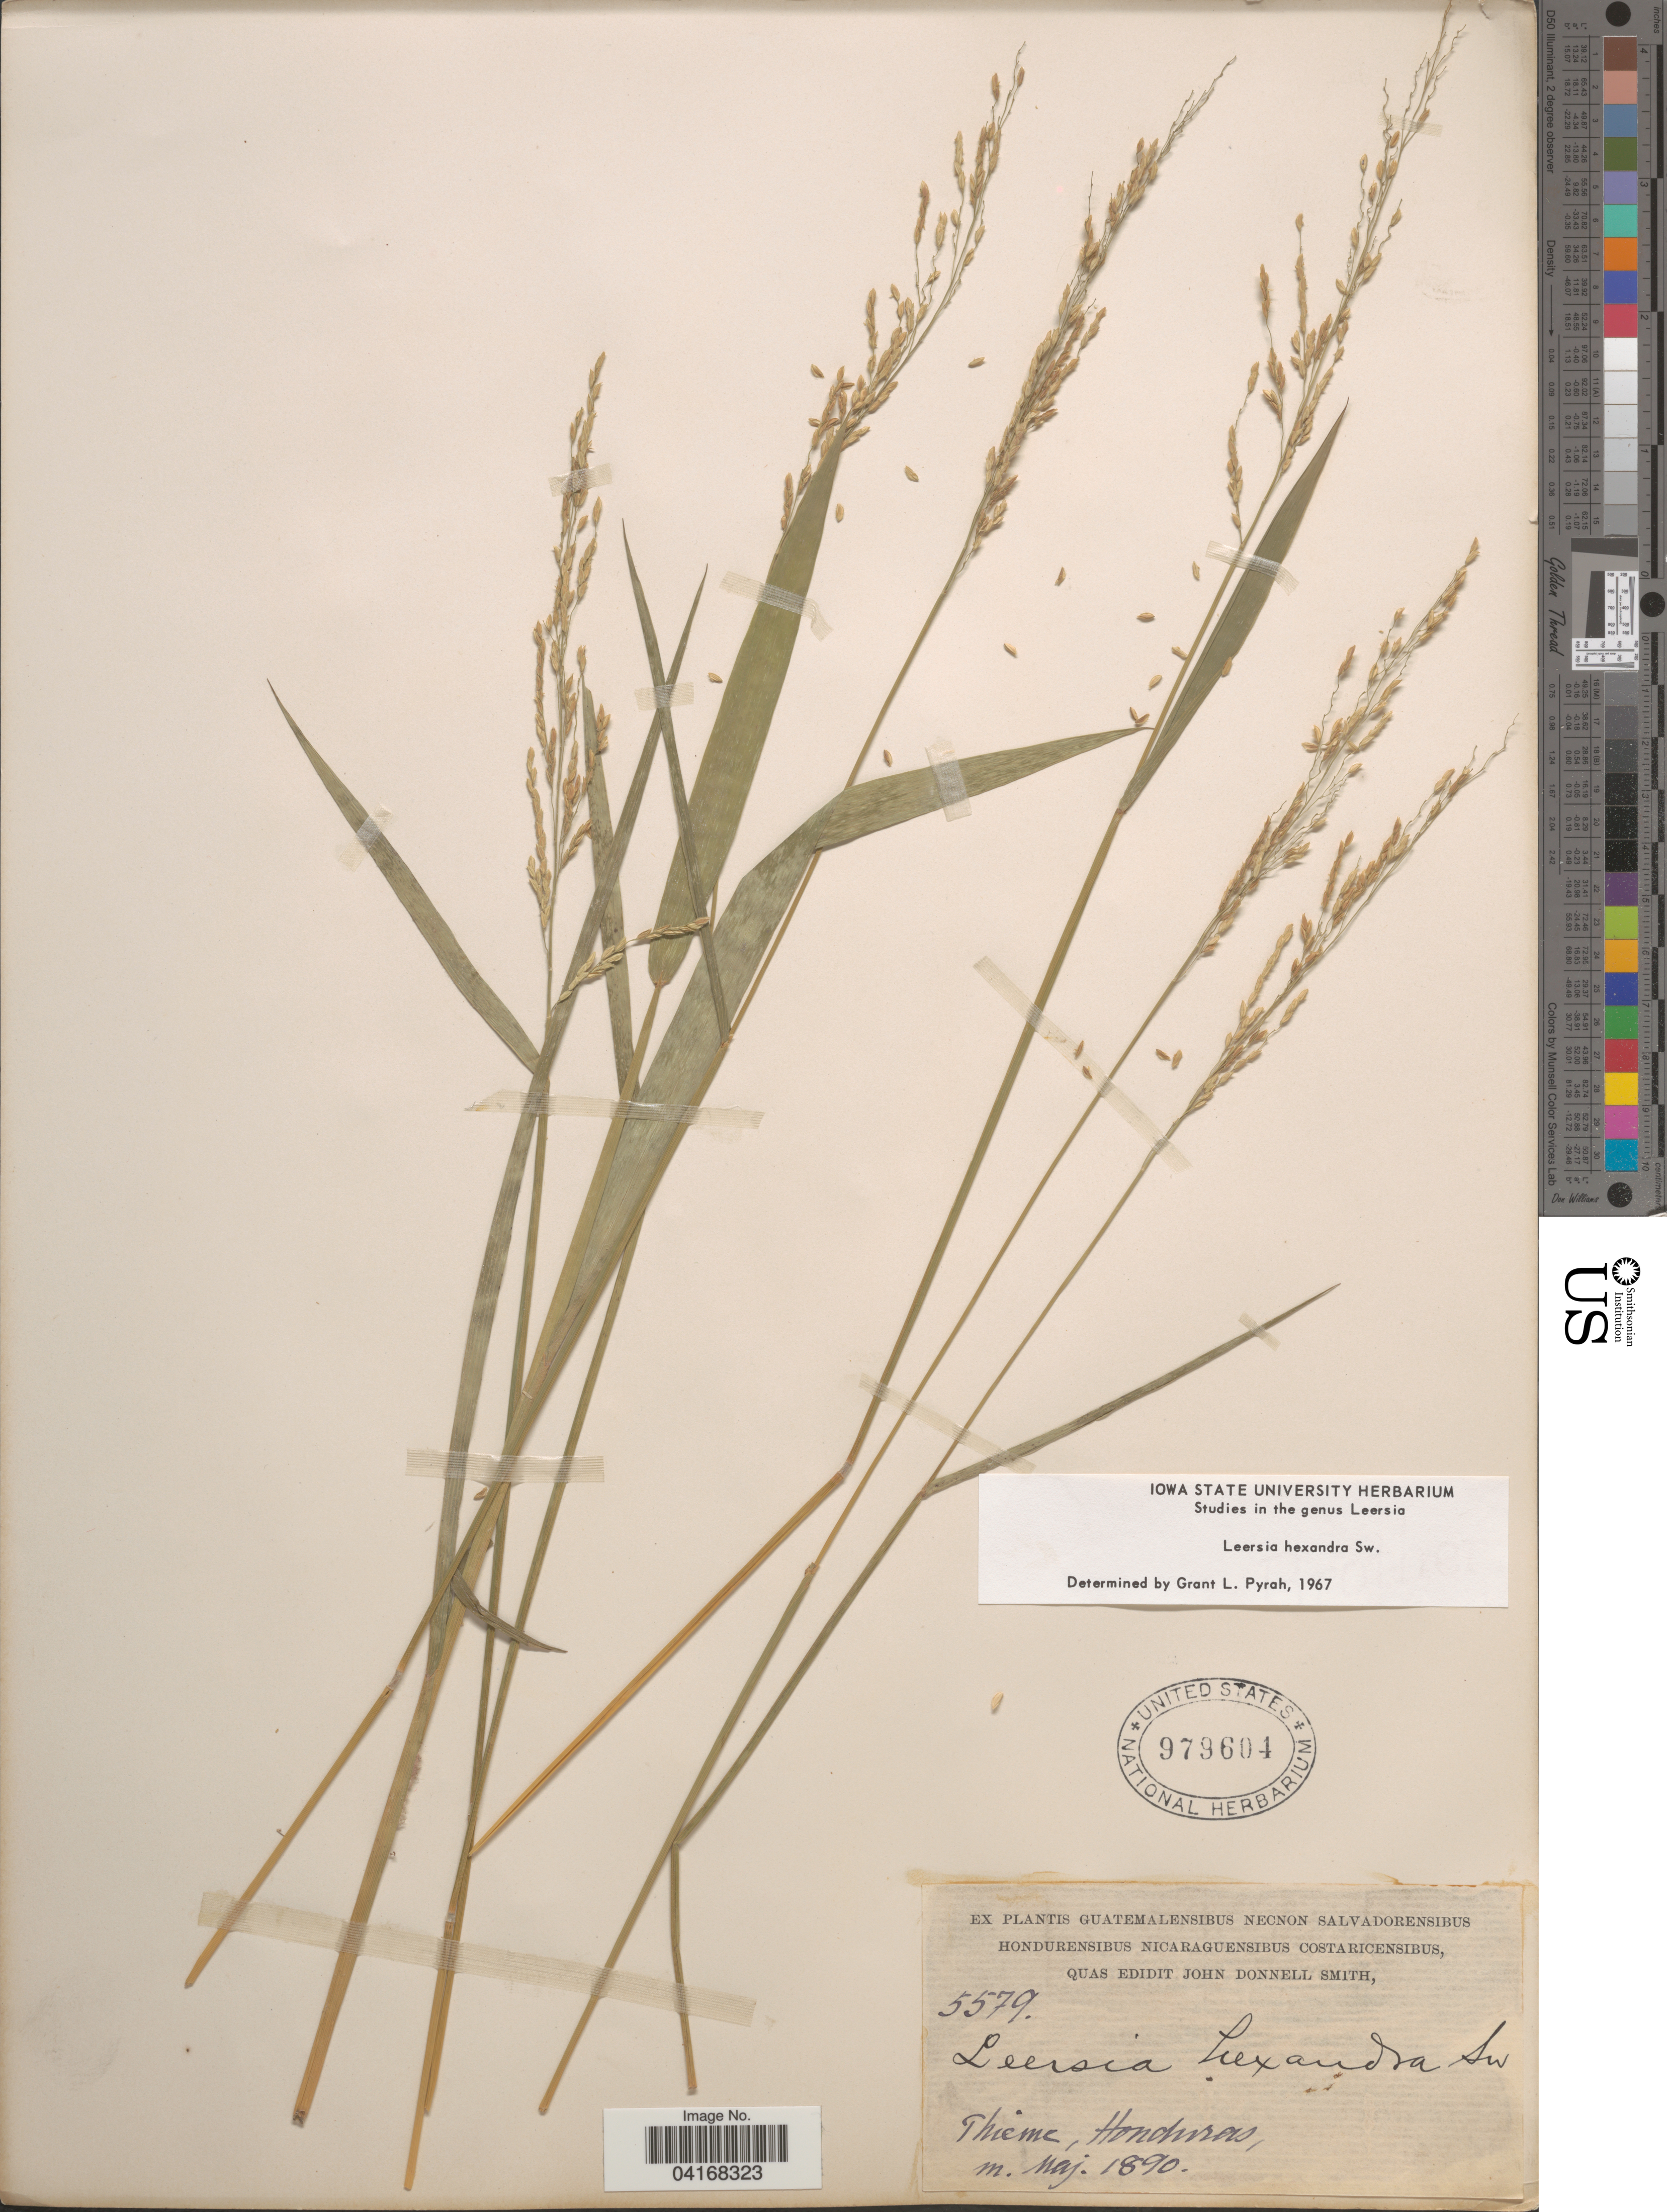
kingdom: Plantae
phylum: Tracheophyta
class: Liliopsida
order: Poales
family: Poaceae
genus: Leersia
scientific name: Leersia hexandra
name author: Sw.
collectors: Thieme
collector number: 5579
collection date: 1890-05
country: Honduras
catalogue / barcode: US 979604